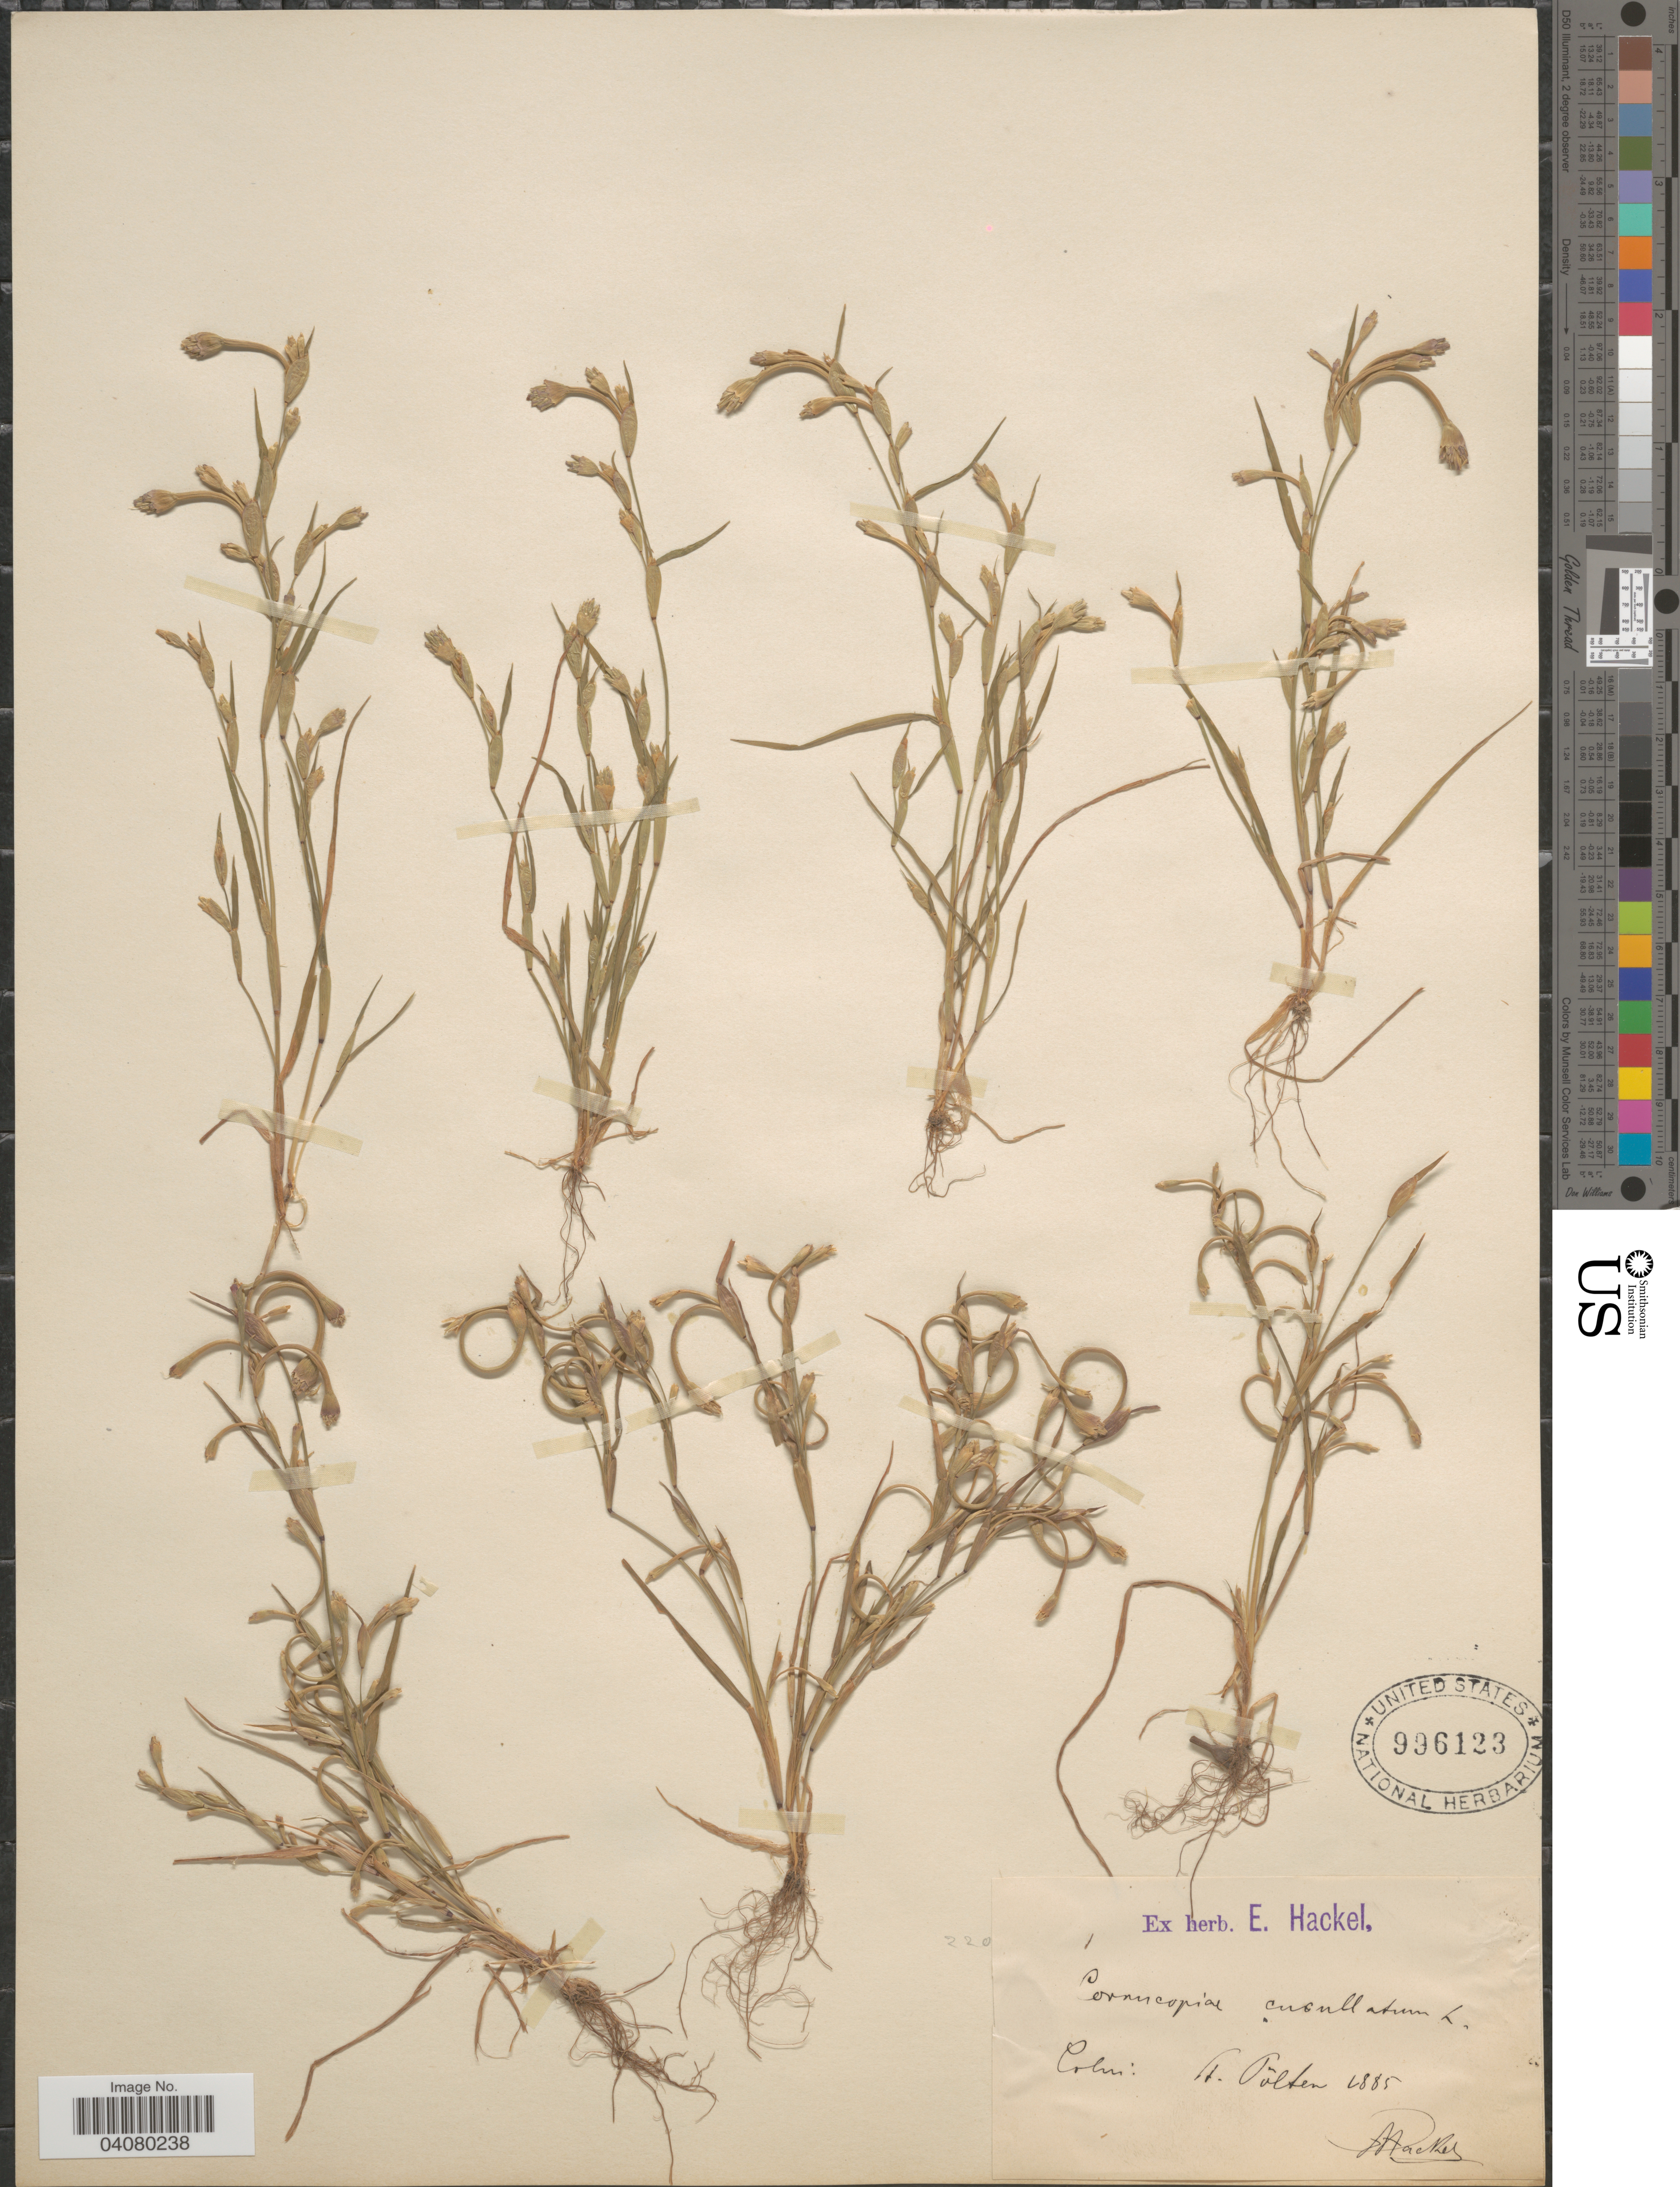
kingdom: Plantae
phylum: Tracheophyta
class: Liliopsida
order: Poales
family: Poaceae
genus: Cornucopiae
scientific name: Cornucopiae cucullatum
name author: L.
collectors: E. Hackel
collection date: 1885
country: Austria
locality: Colni: H. Pölten.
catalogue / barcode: US 996123